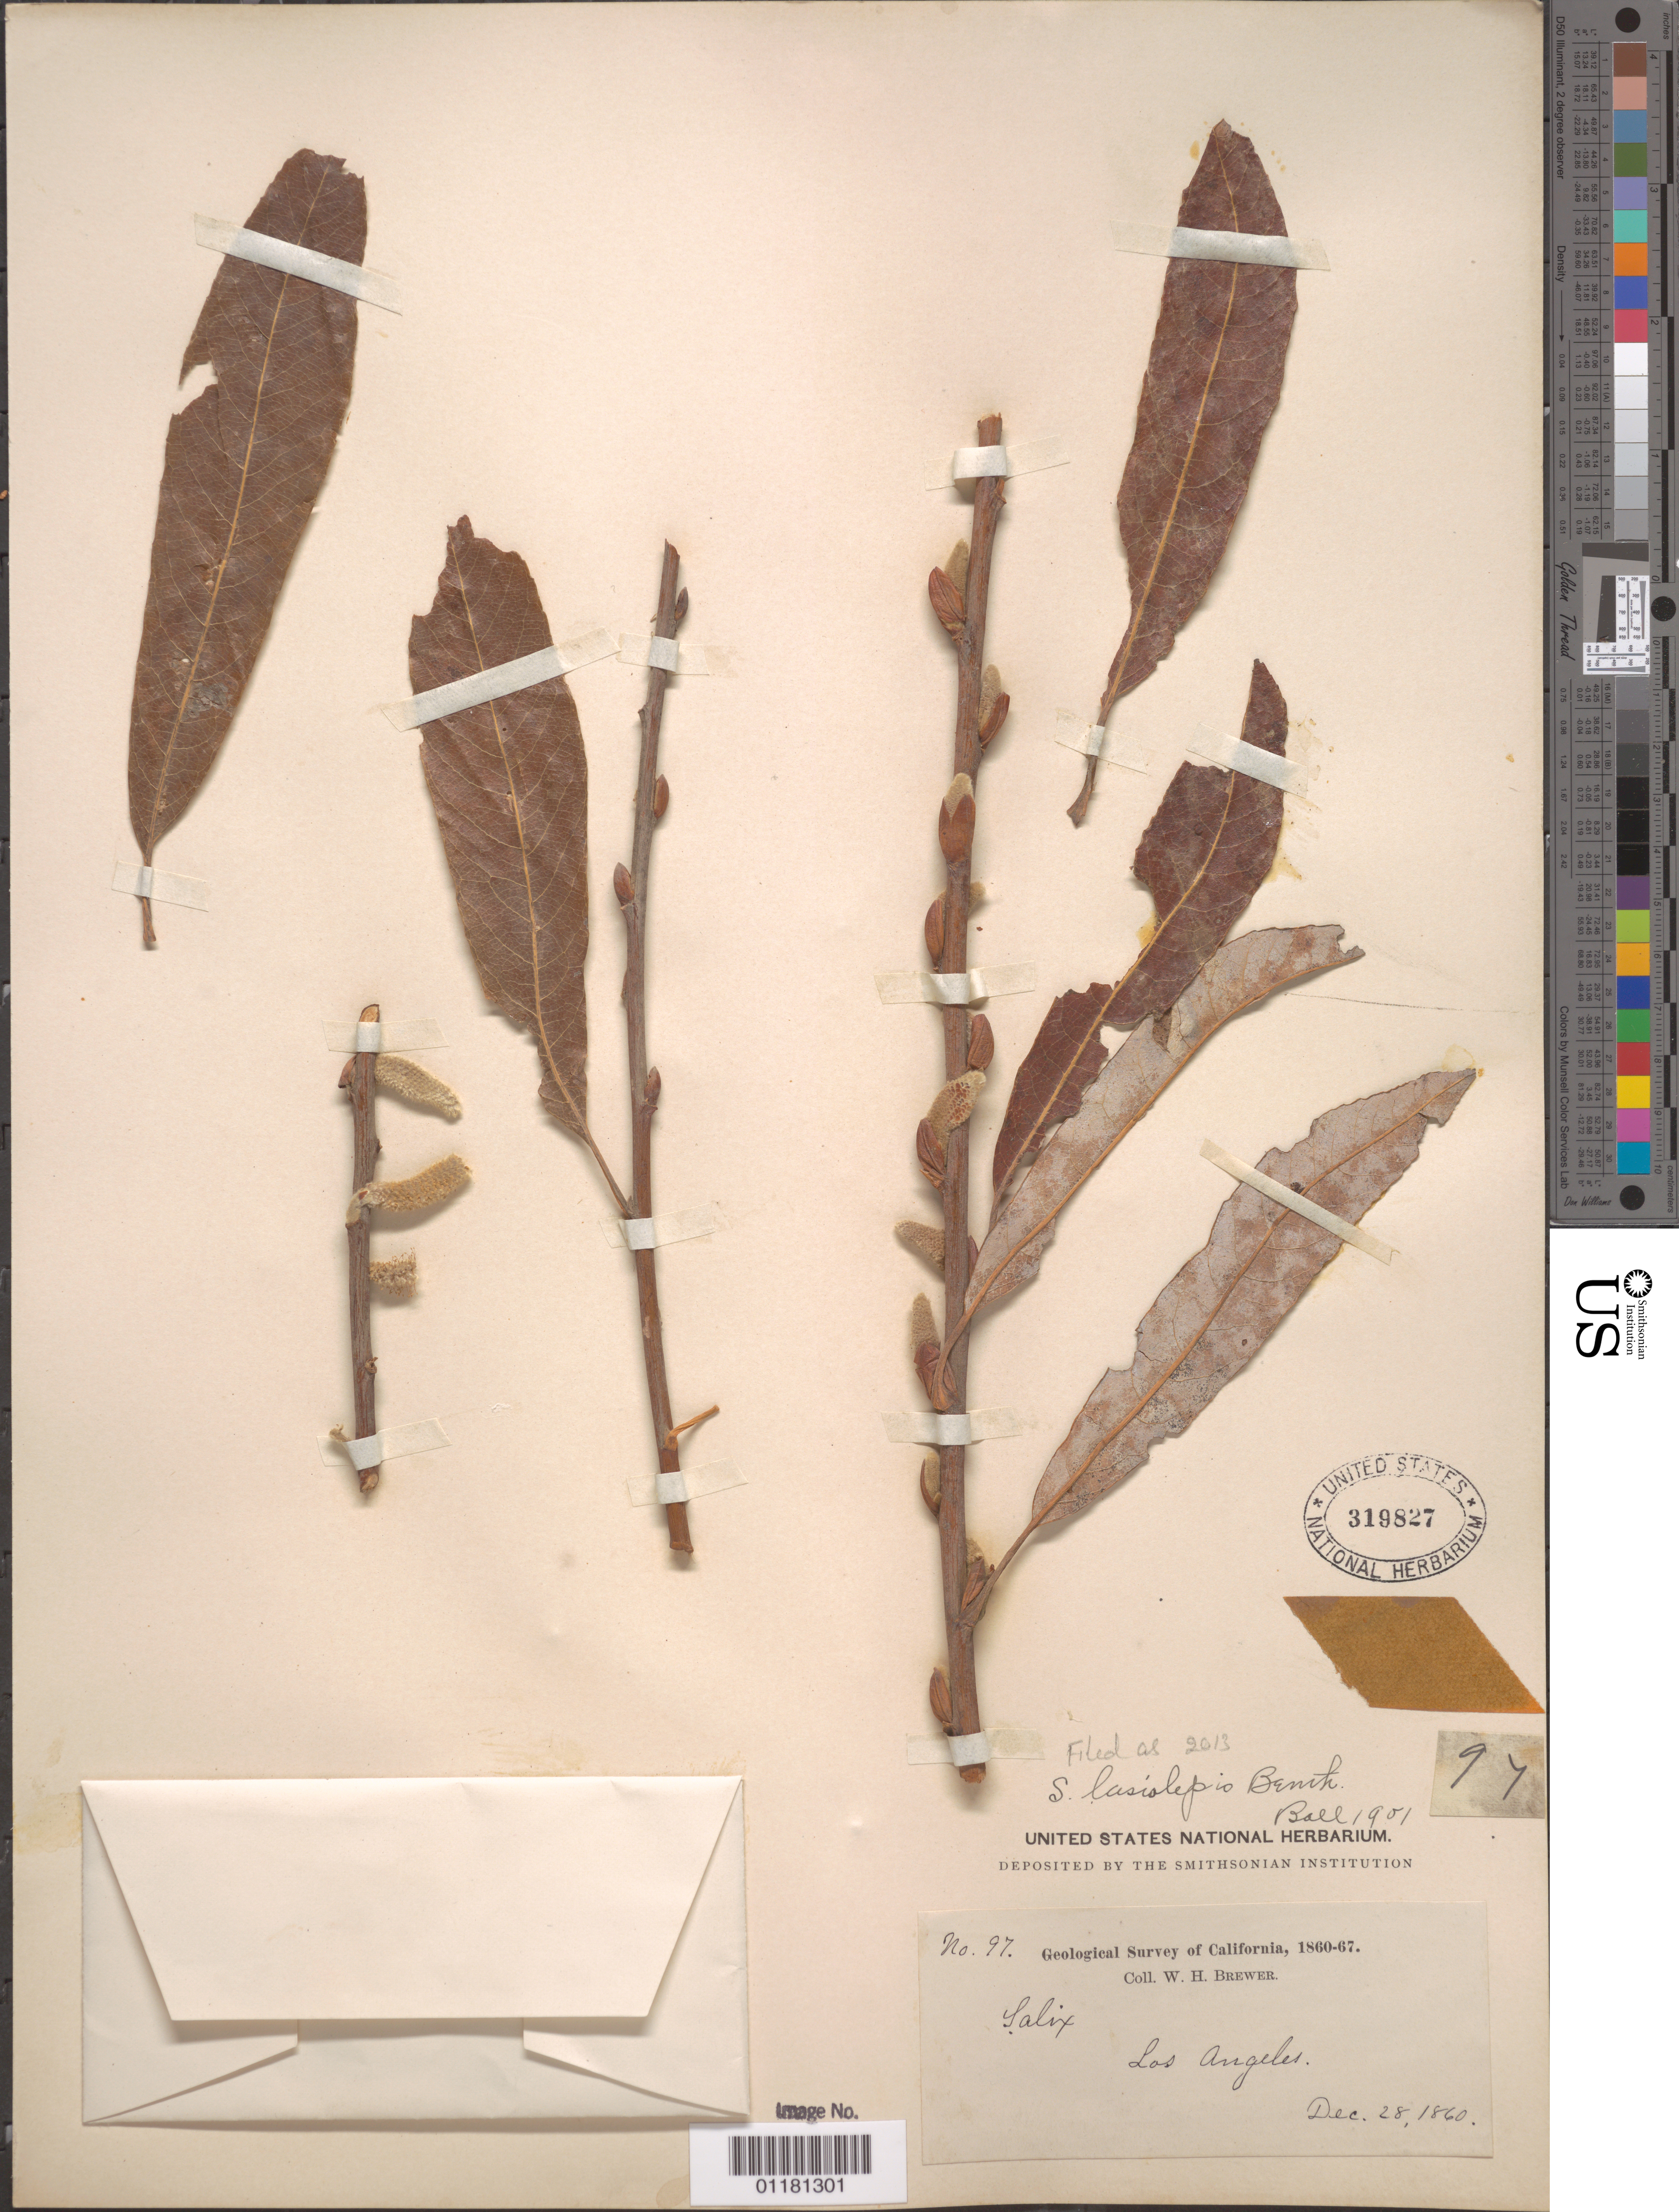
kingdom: Plantae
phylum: Tracheophyta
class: Magnoliopsida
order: Malpighiales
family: Salicaceae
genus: Salix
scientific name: Salix lasiolepis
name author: Benth.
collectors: W. H. Brewer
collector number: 97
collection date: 1860-12-28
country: United States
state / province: California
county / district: Los Angeles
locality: Los Angeles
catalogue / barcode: US 319827